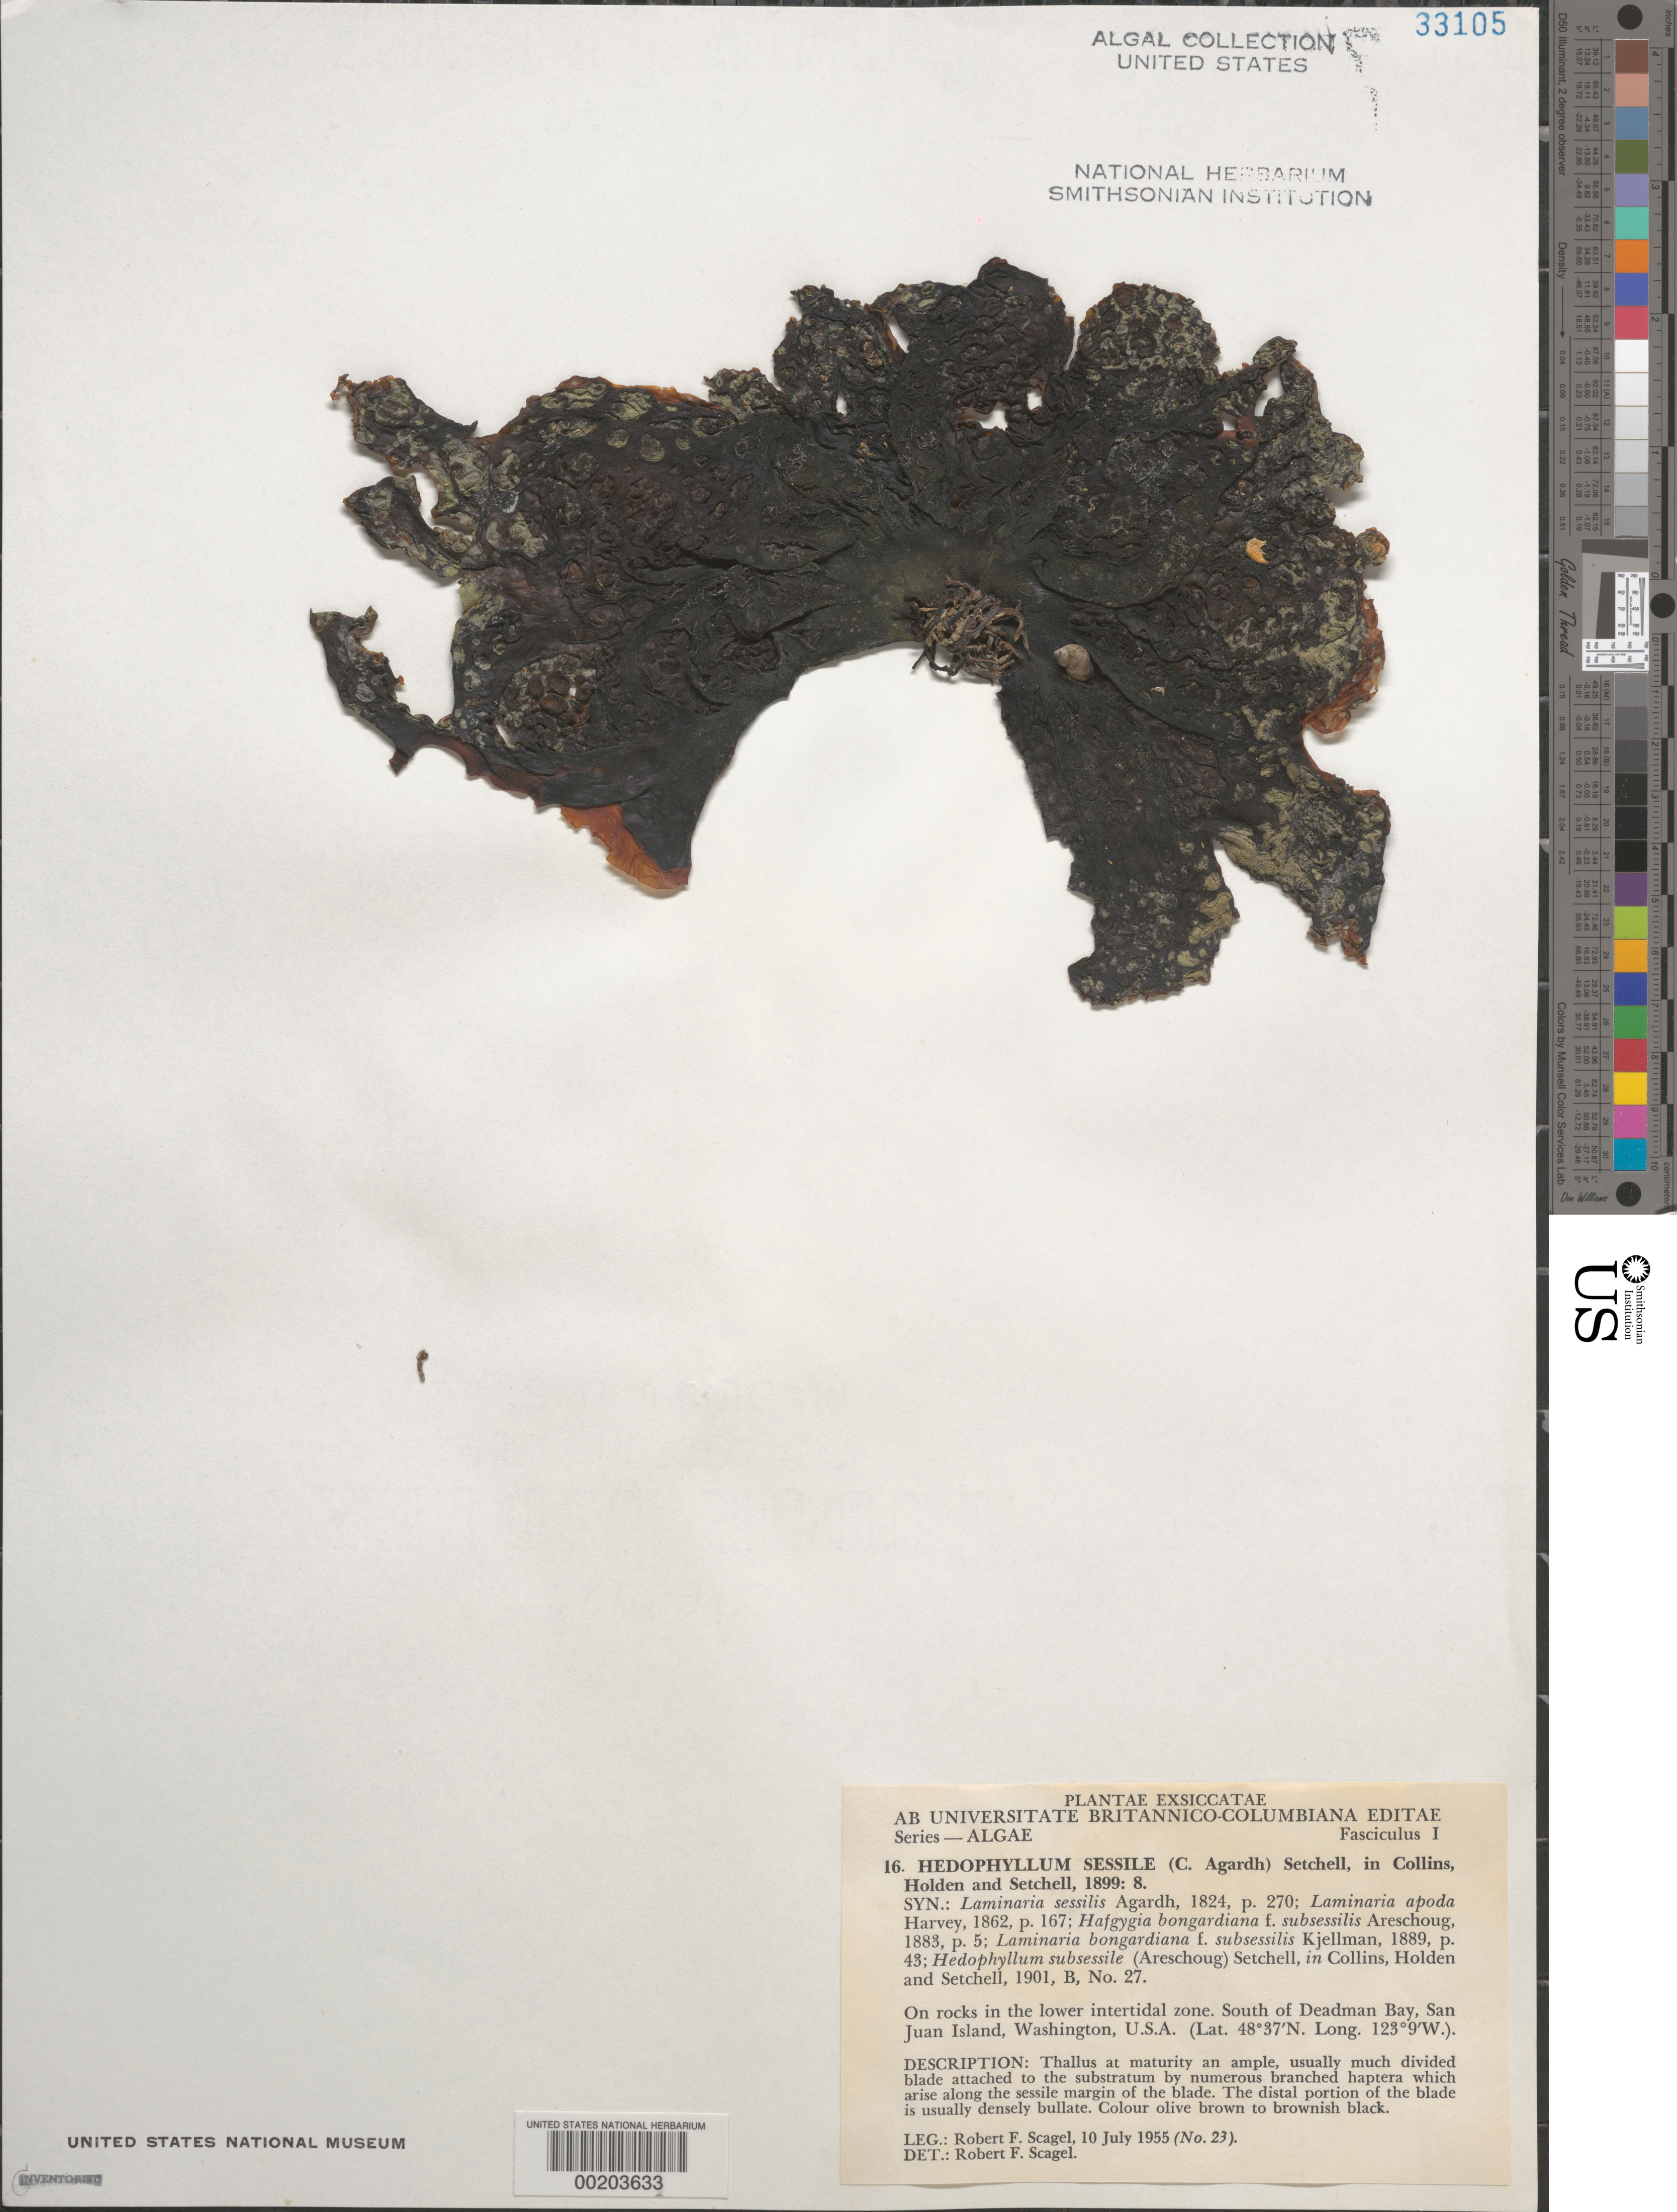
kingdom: Chromista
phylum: Ochrophyta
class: Phaeophyceae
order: Laminariales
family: Laminariaceae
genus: Hedophyllum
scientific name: Hedophyllum sessile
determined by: Scagel, R. F.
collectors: R. F. Scagel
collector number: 23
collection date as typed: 10 Jul 1955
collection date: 1955-07-10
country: United States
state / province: Washington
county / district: San Juan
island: San Juan Island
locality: South of Dead Man Bay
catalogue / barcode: US 33105